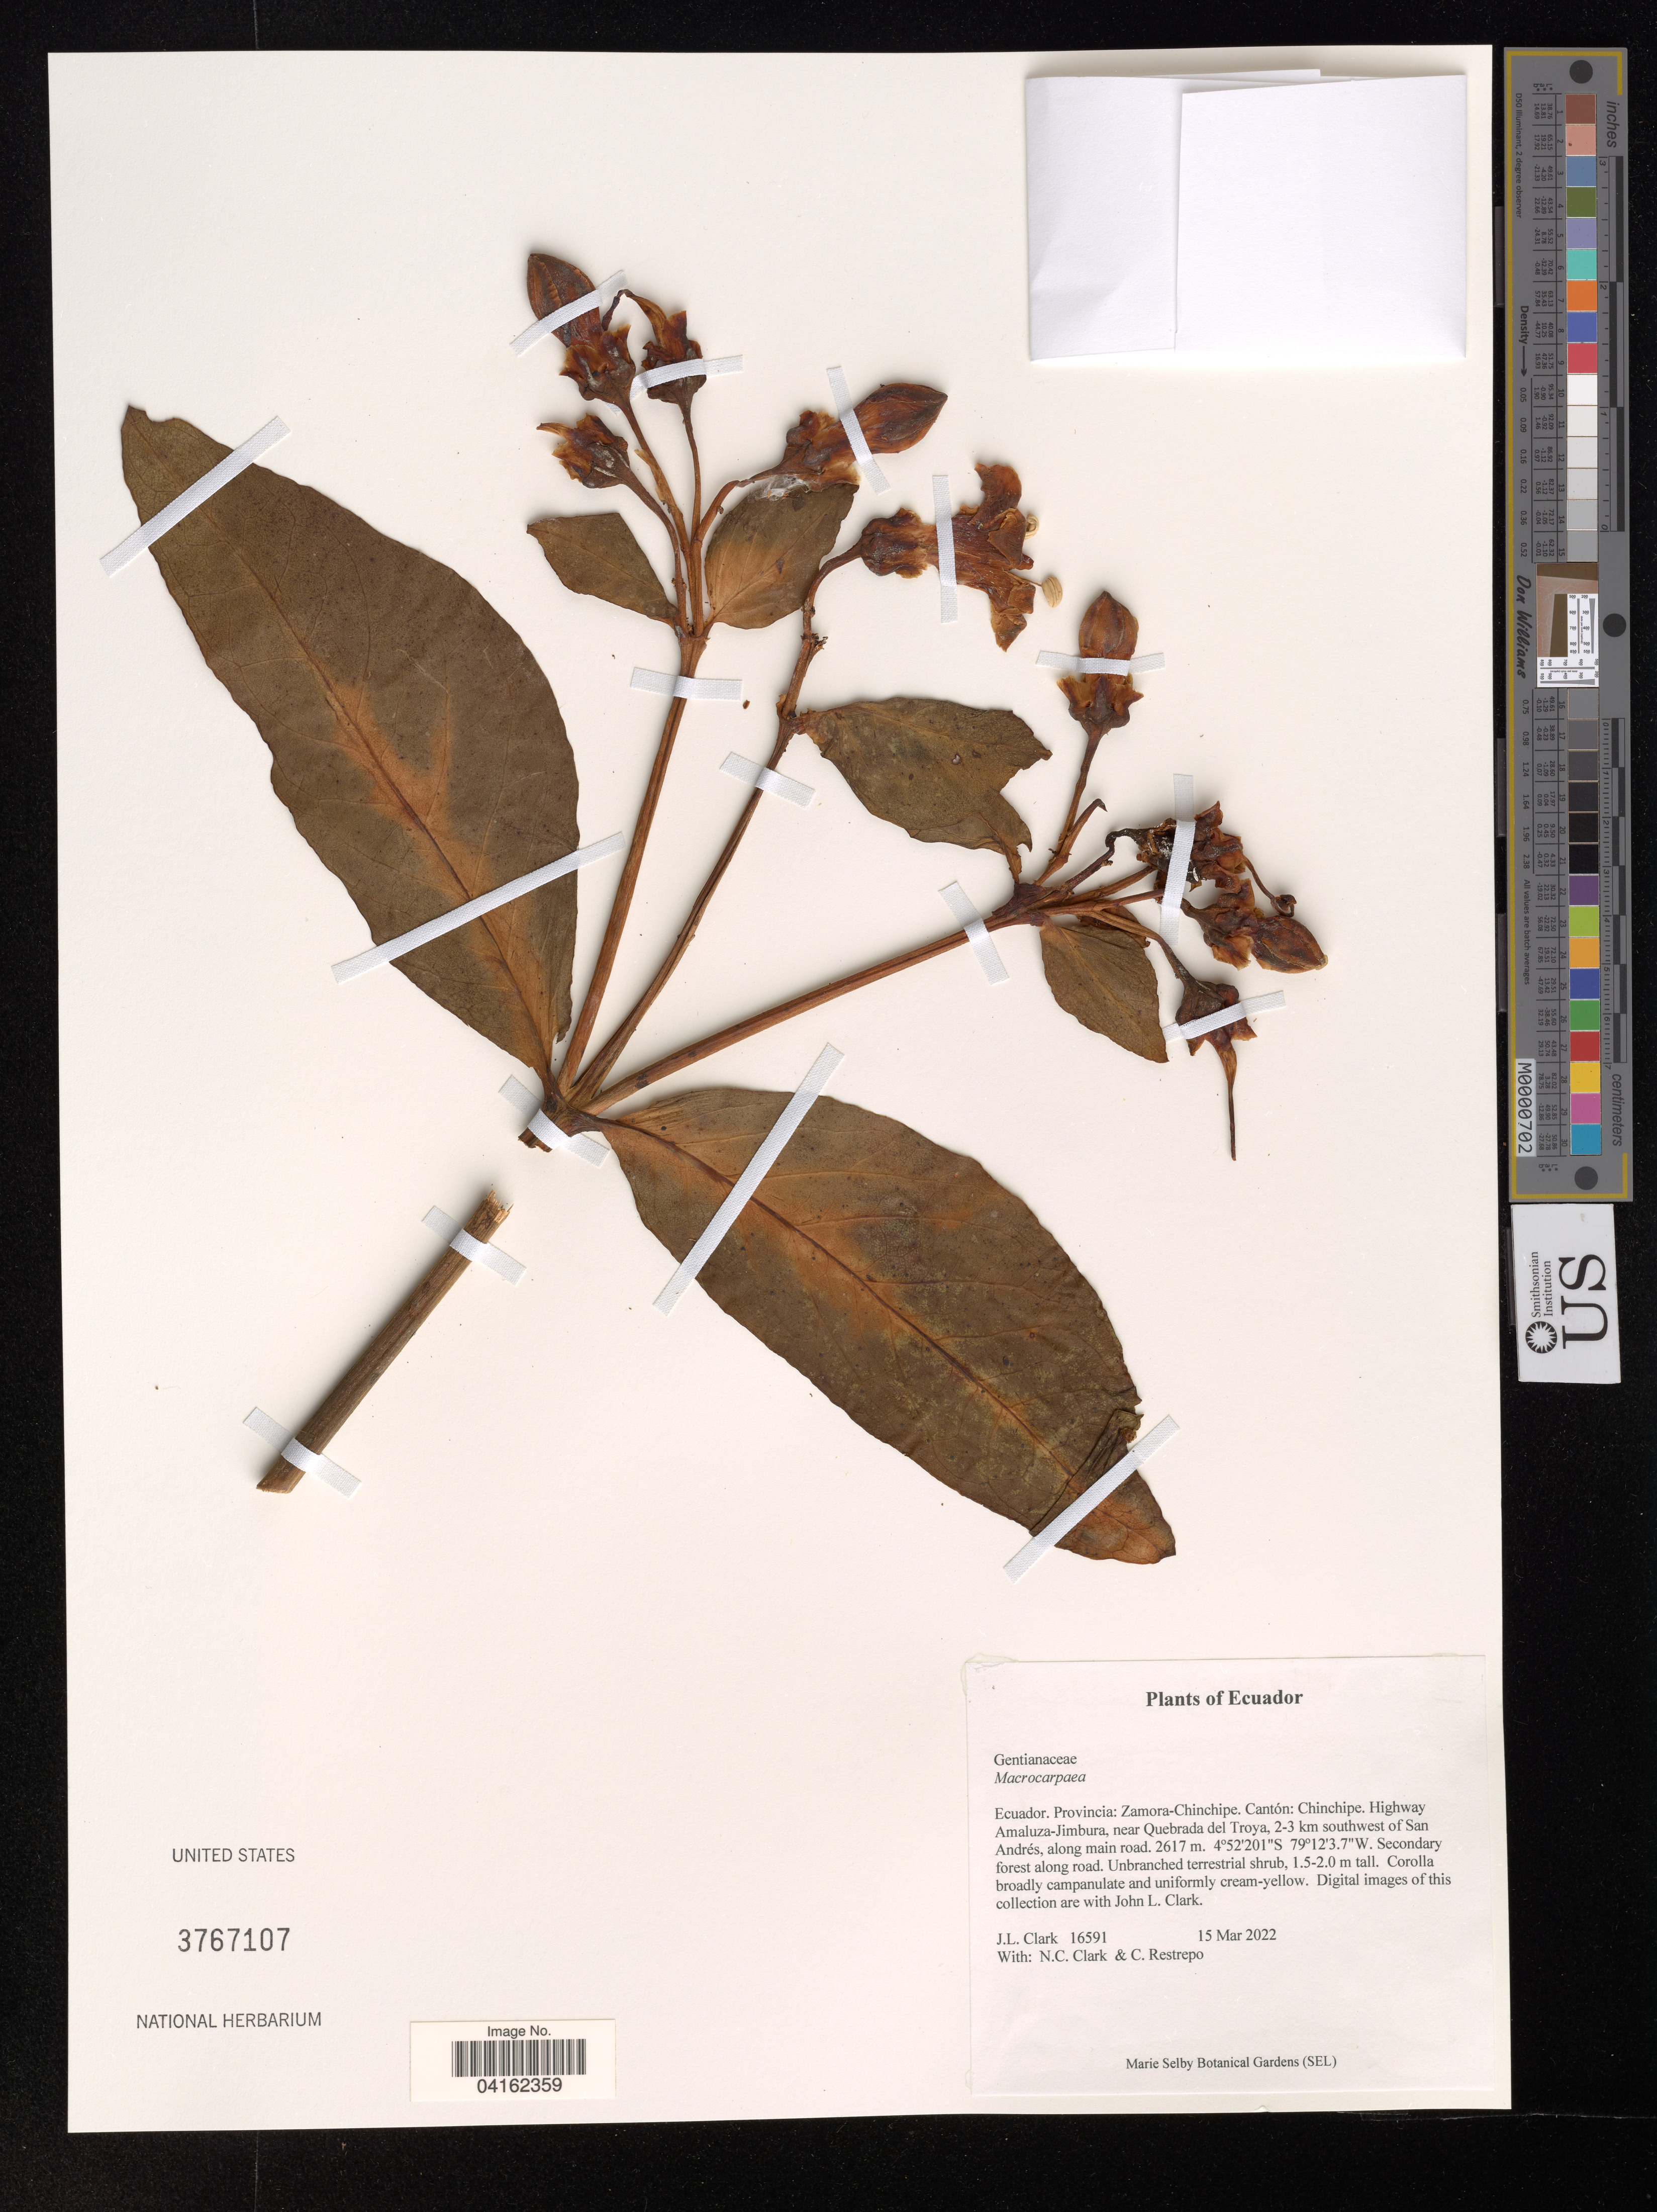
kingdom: Plantae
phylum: Tracheophyta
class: Magnoliopsida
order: Gentianales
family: Gentianaceae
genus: Macrocarpaea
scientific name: Macrocarpaea sp.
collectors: J. L. Clark, N. C. Clark & C. Restrepo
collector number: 16591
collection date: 2022-03-15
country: Ecuador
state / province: Zamora-Chinchipe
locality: Cantón: Chinchipe. Highway Amaluza-Jimbura, near Quebrada del Troya, 2-3 km southwest of San Andres, along main road.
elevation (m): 2617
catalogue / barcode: US 3767107